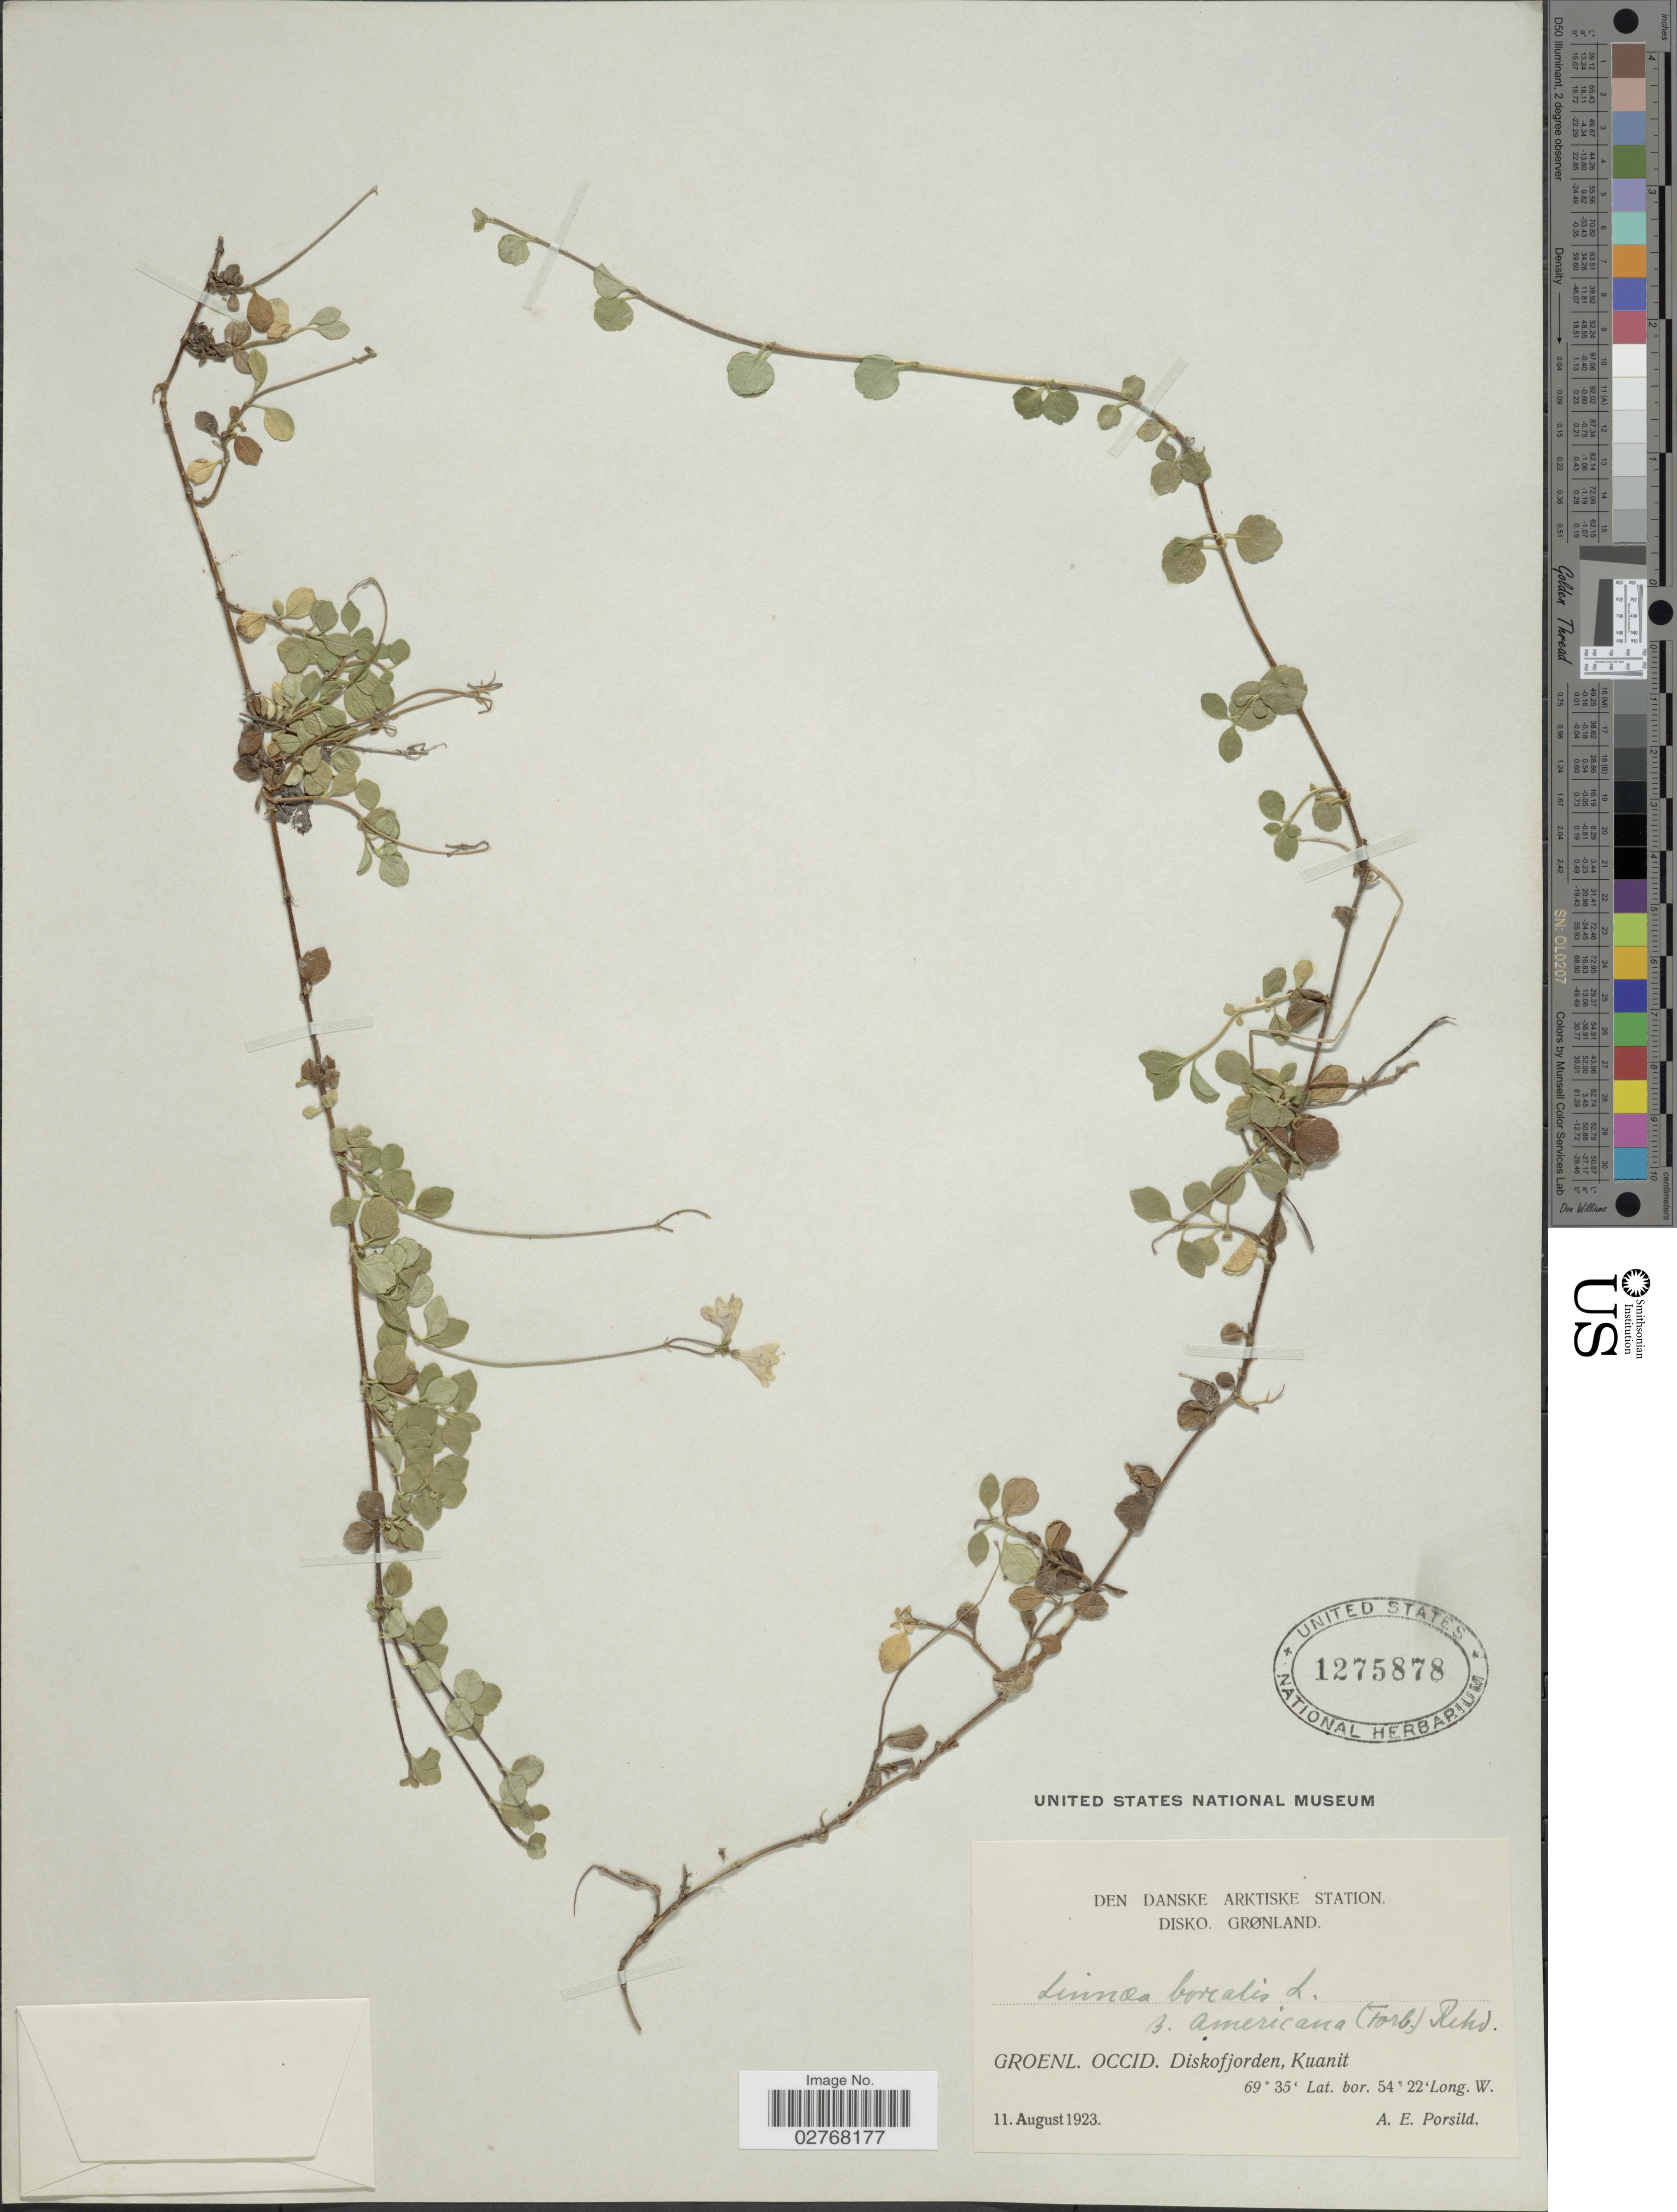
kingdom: Plantae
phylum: Tracheophyta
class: Magnoliopsida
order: Dipsacales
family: Caprifoliaceae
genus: Linnaea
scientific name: Linnaea borealis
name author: L.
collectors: A. E. Porsild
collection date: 1923-08-11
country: Greenland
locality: Den Danske Arktiske Station. Disko. Grønland. Groenl. Occid. Diskofjorden, Kuanit.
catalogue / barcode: US 1275878